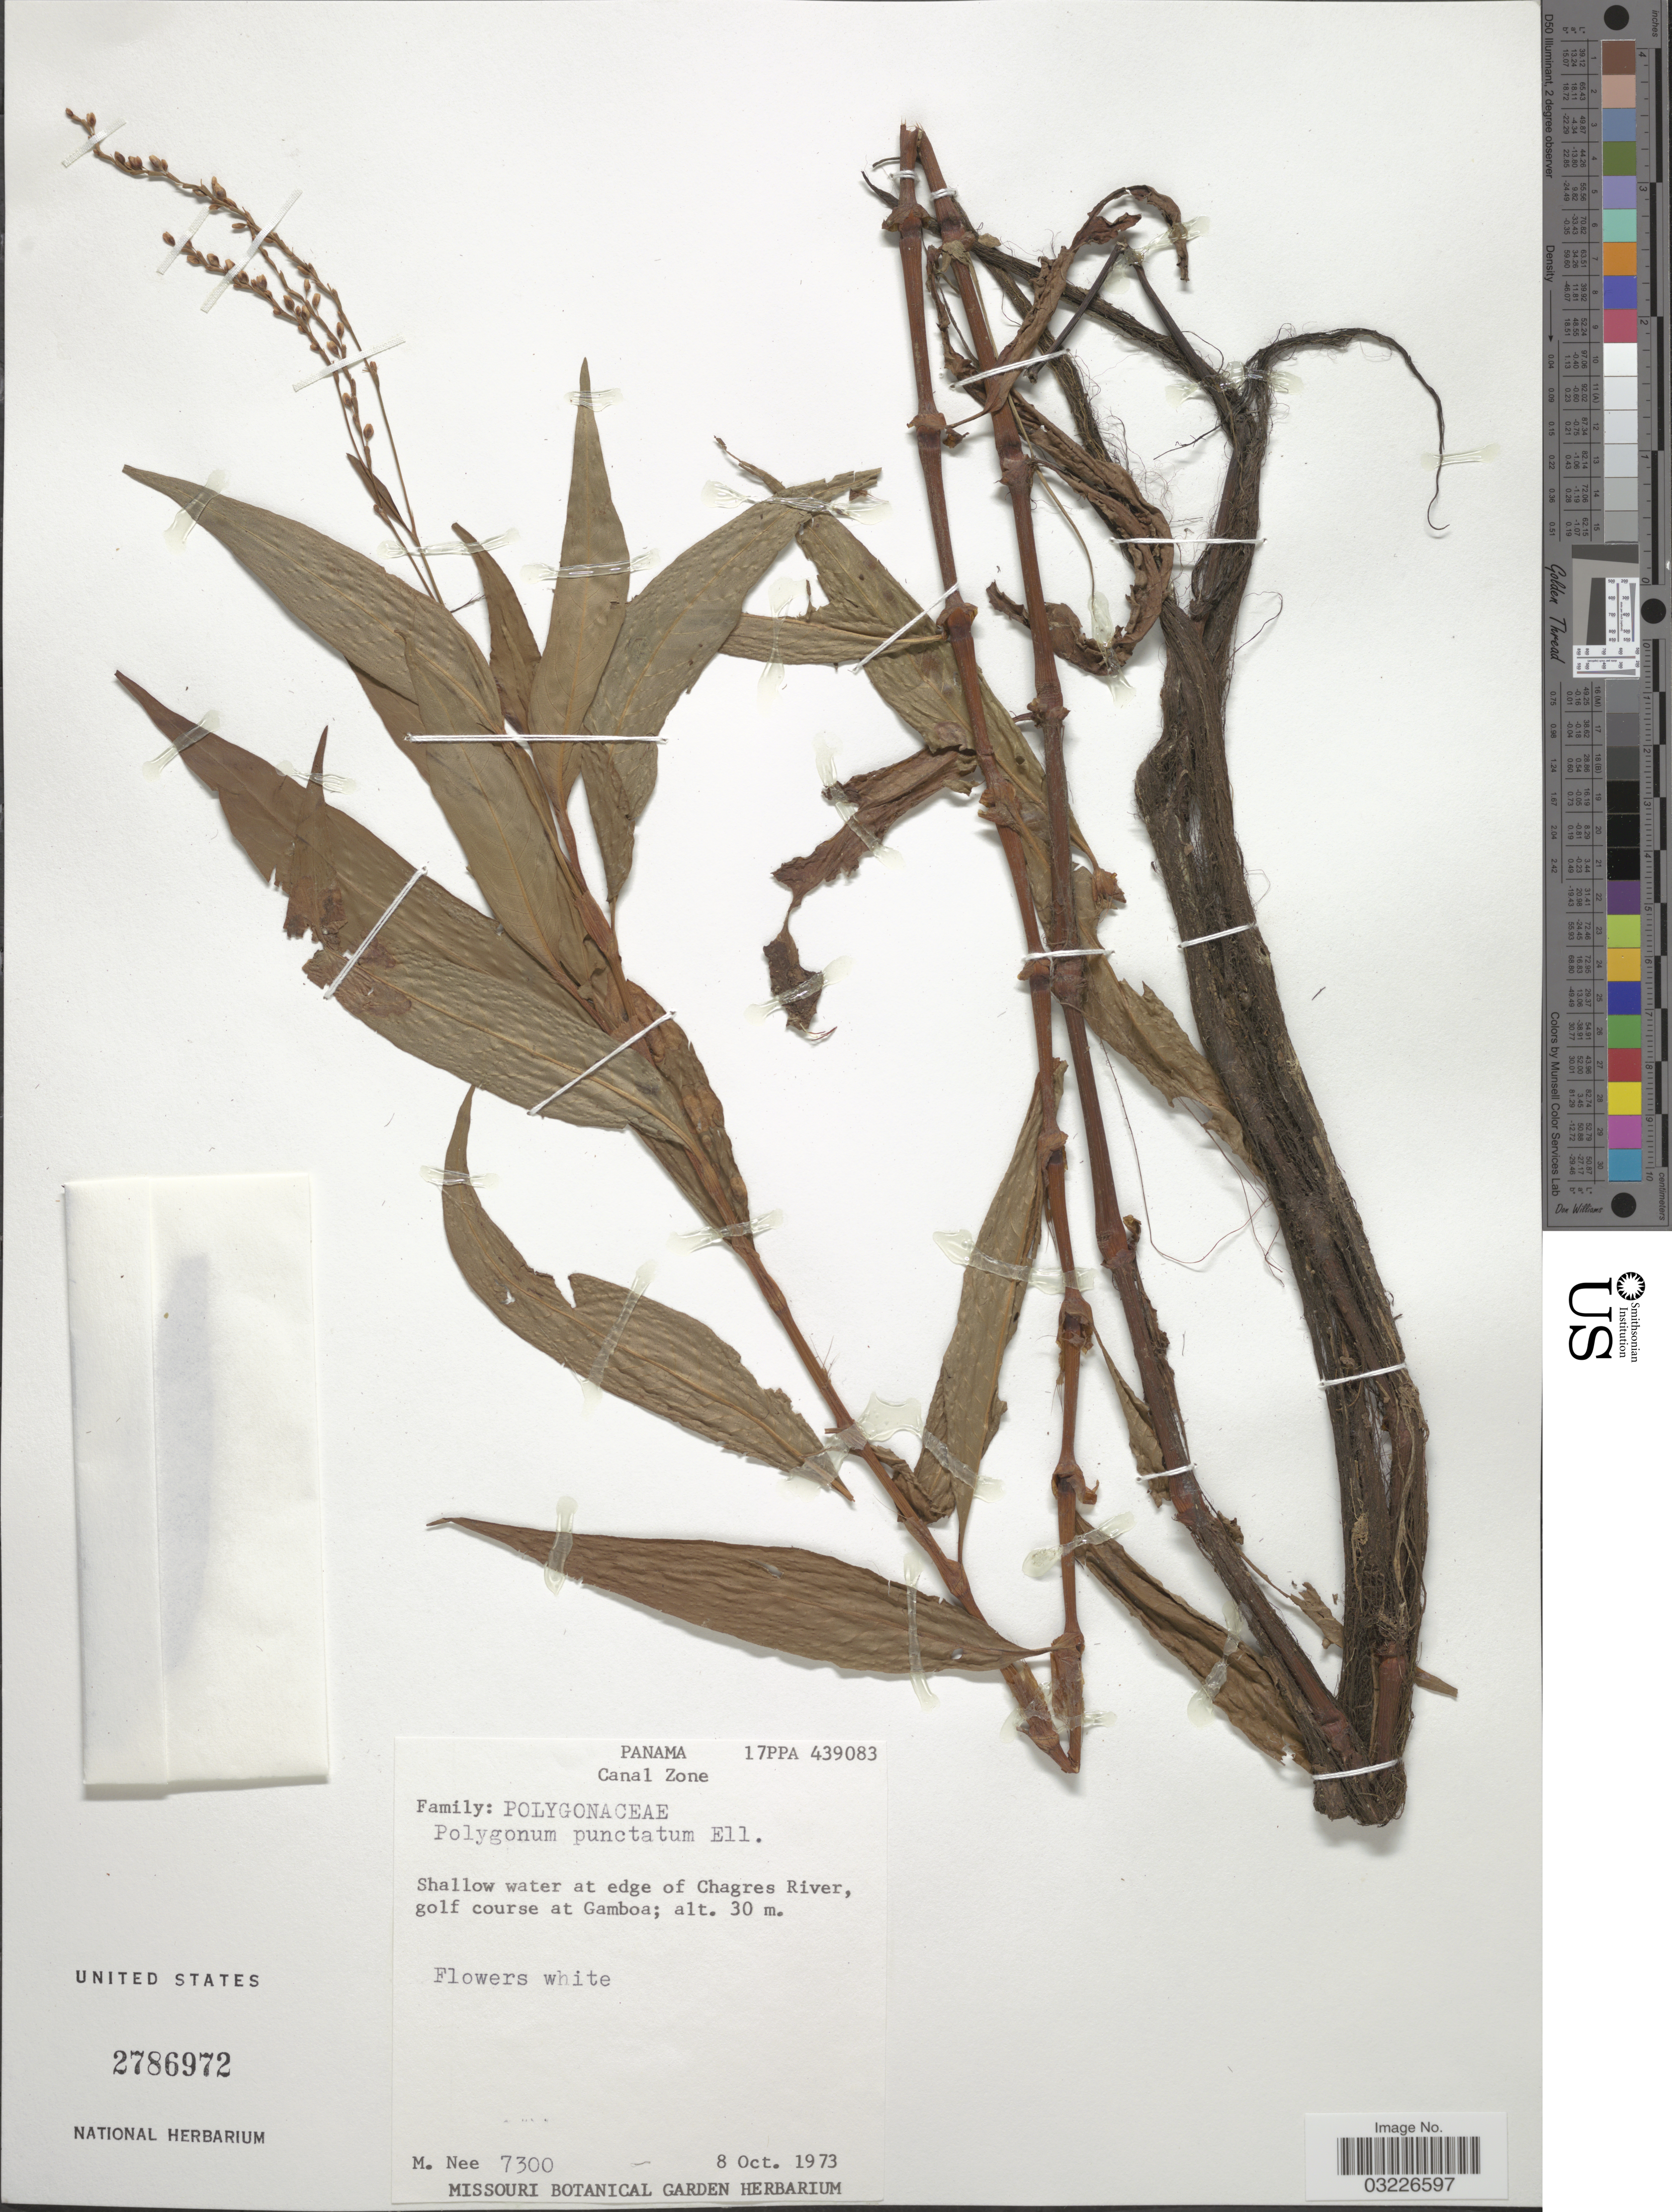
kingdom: Plantae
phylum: Tracheophyta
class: Magnoliopsida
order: Caryophyllales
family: Polygonaceae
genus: Polygonum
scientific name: Polygonum opelousanum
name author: Riddell ex Small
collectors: M. Nee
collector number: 7300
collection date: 1973-10-08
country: Panama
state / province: Colón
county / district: Canal Zone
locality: Canal zone. Shallow water at edge of Chagres River, golf course at Gamboa.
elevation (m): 30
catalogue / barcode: US 2786972